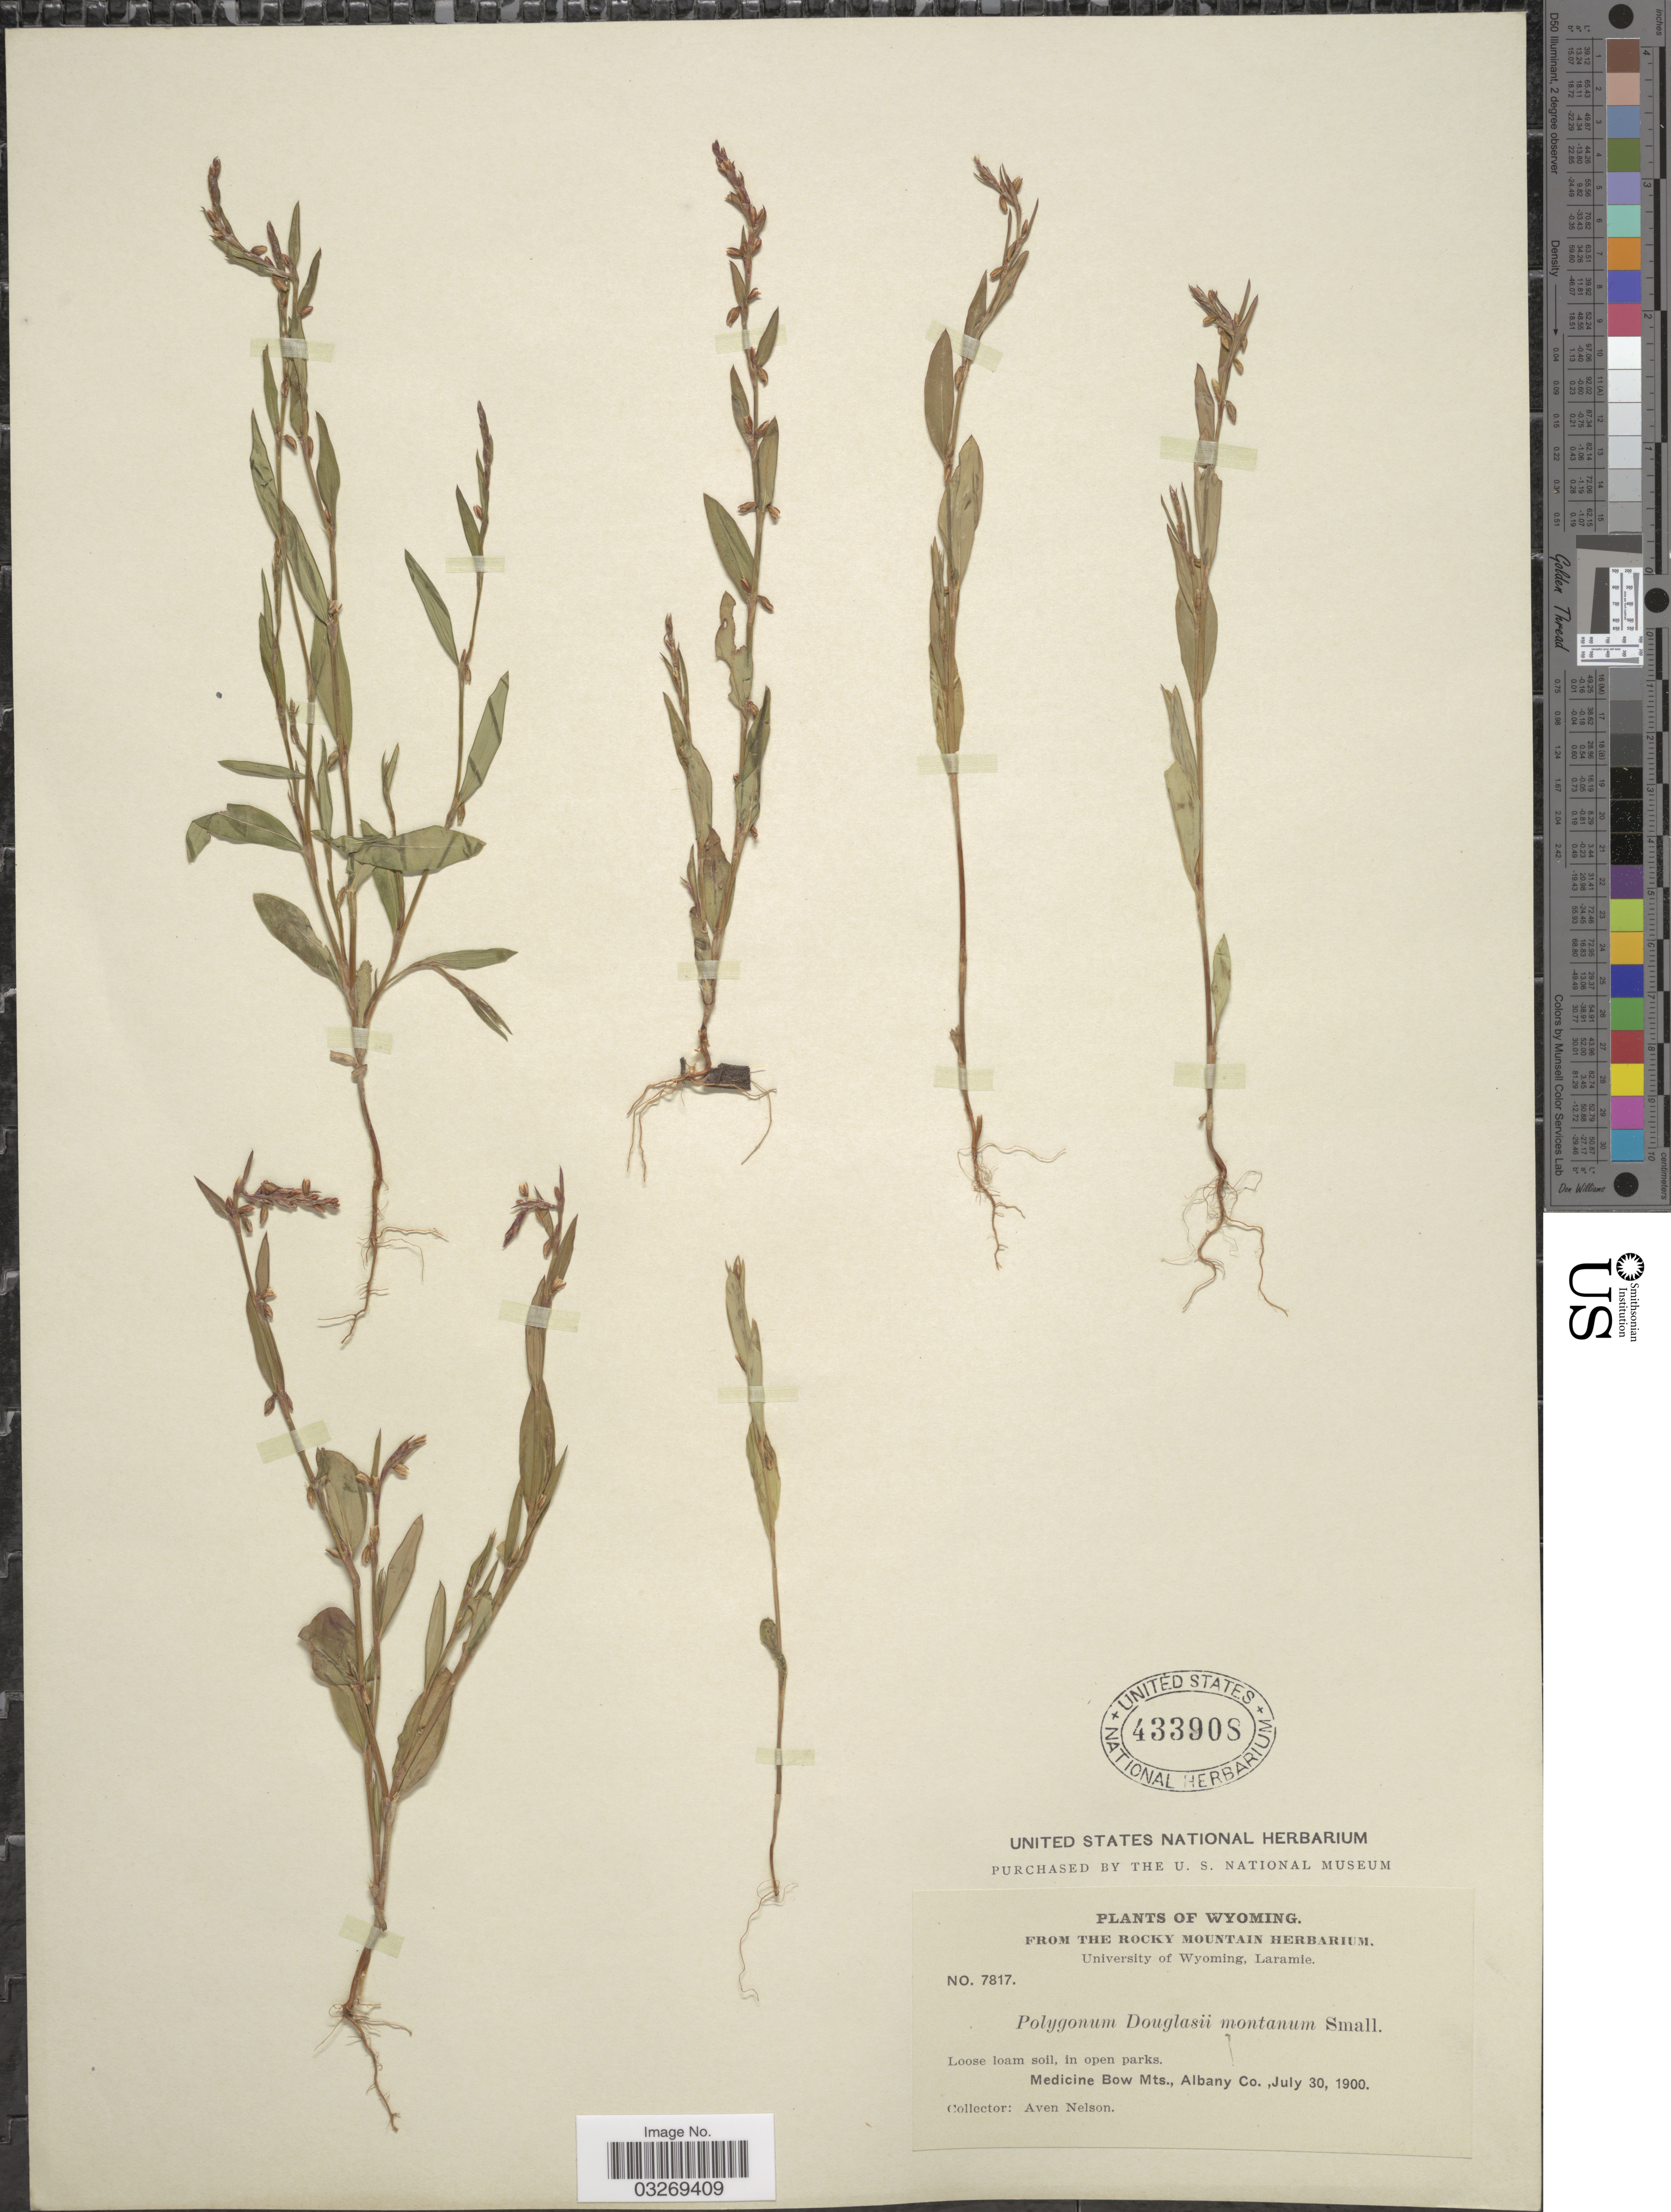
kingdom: Plantae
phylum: Tracheophyta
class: Magnoliopsida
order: Caryophyllales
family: Polygonaceae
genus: Polygonum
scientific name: Polygonum douglasii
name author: Greene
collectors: A. Nelson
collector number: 7817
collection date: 1900-07-30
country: United States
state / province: Wyoming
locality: Medicine Bow Mts., Albany Co.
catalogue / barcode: US 433908